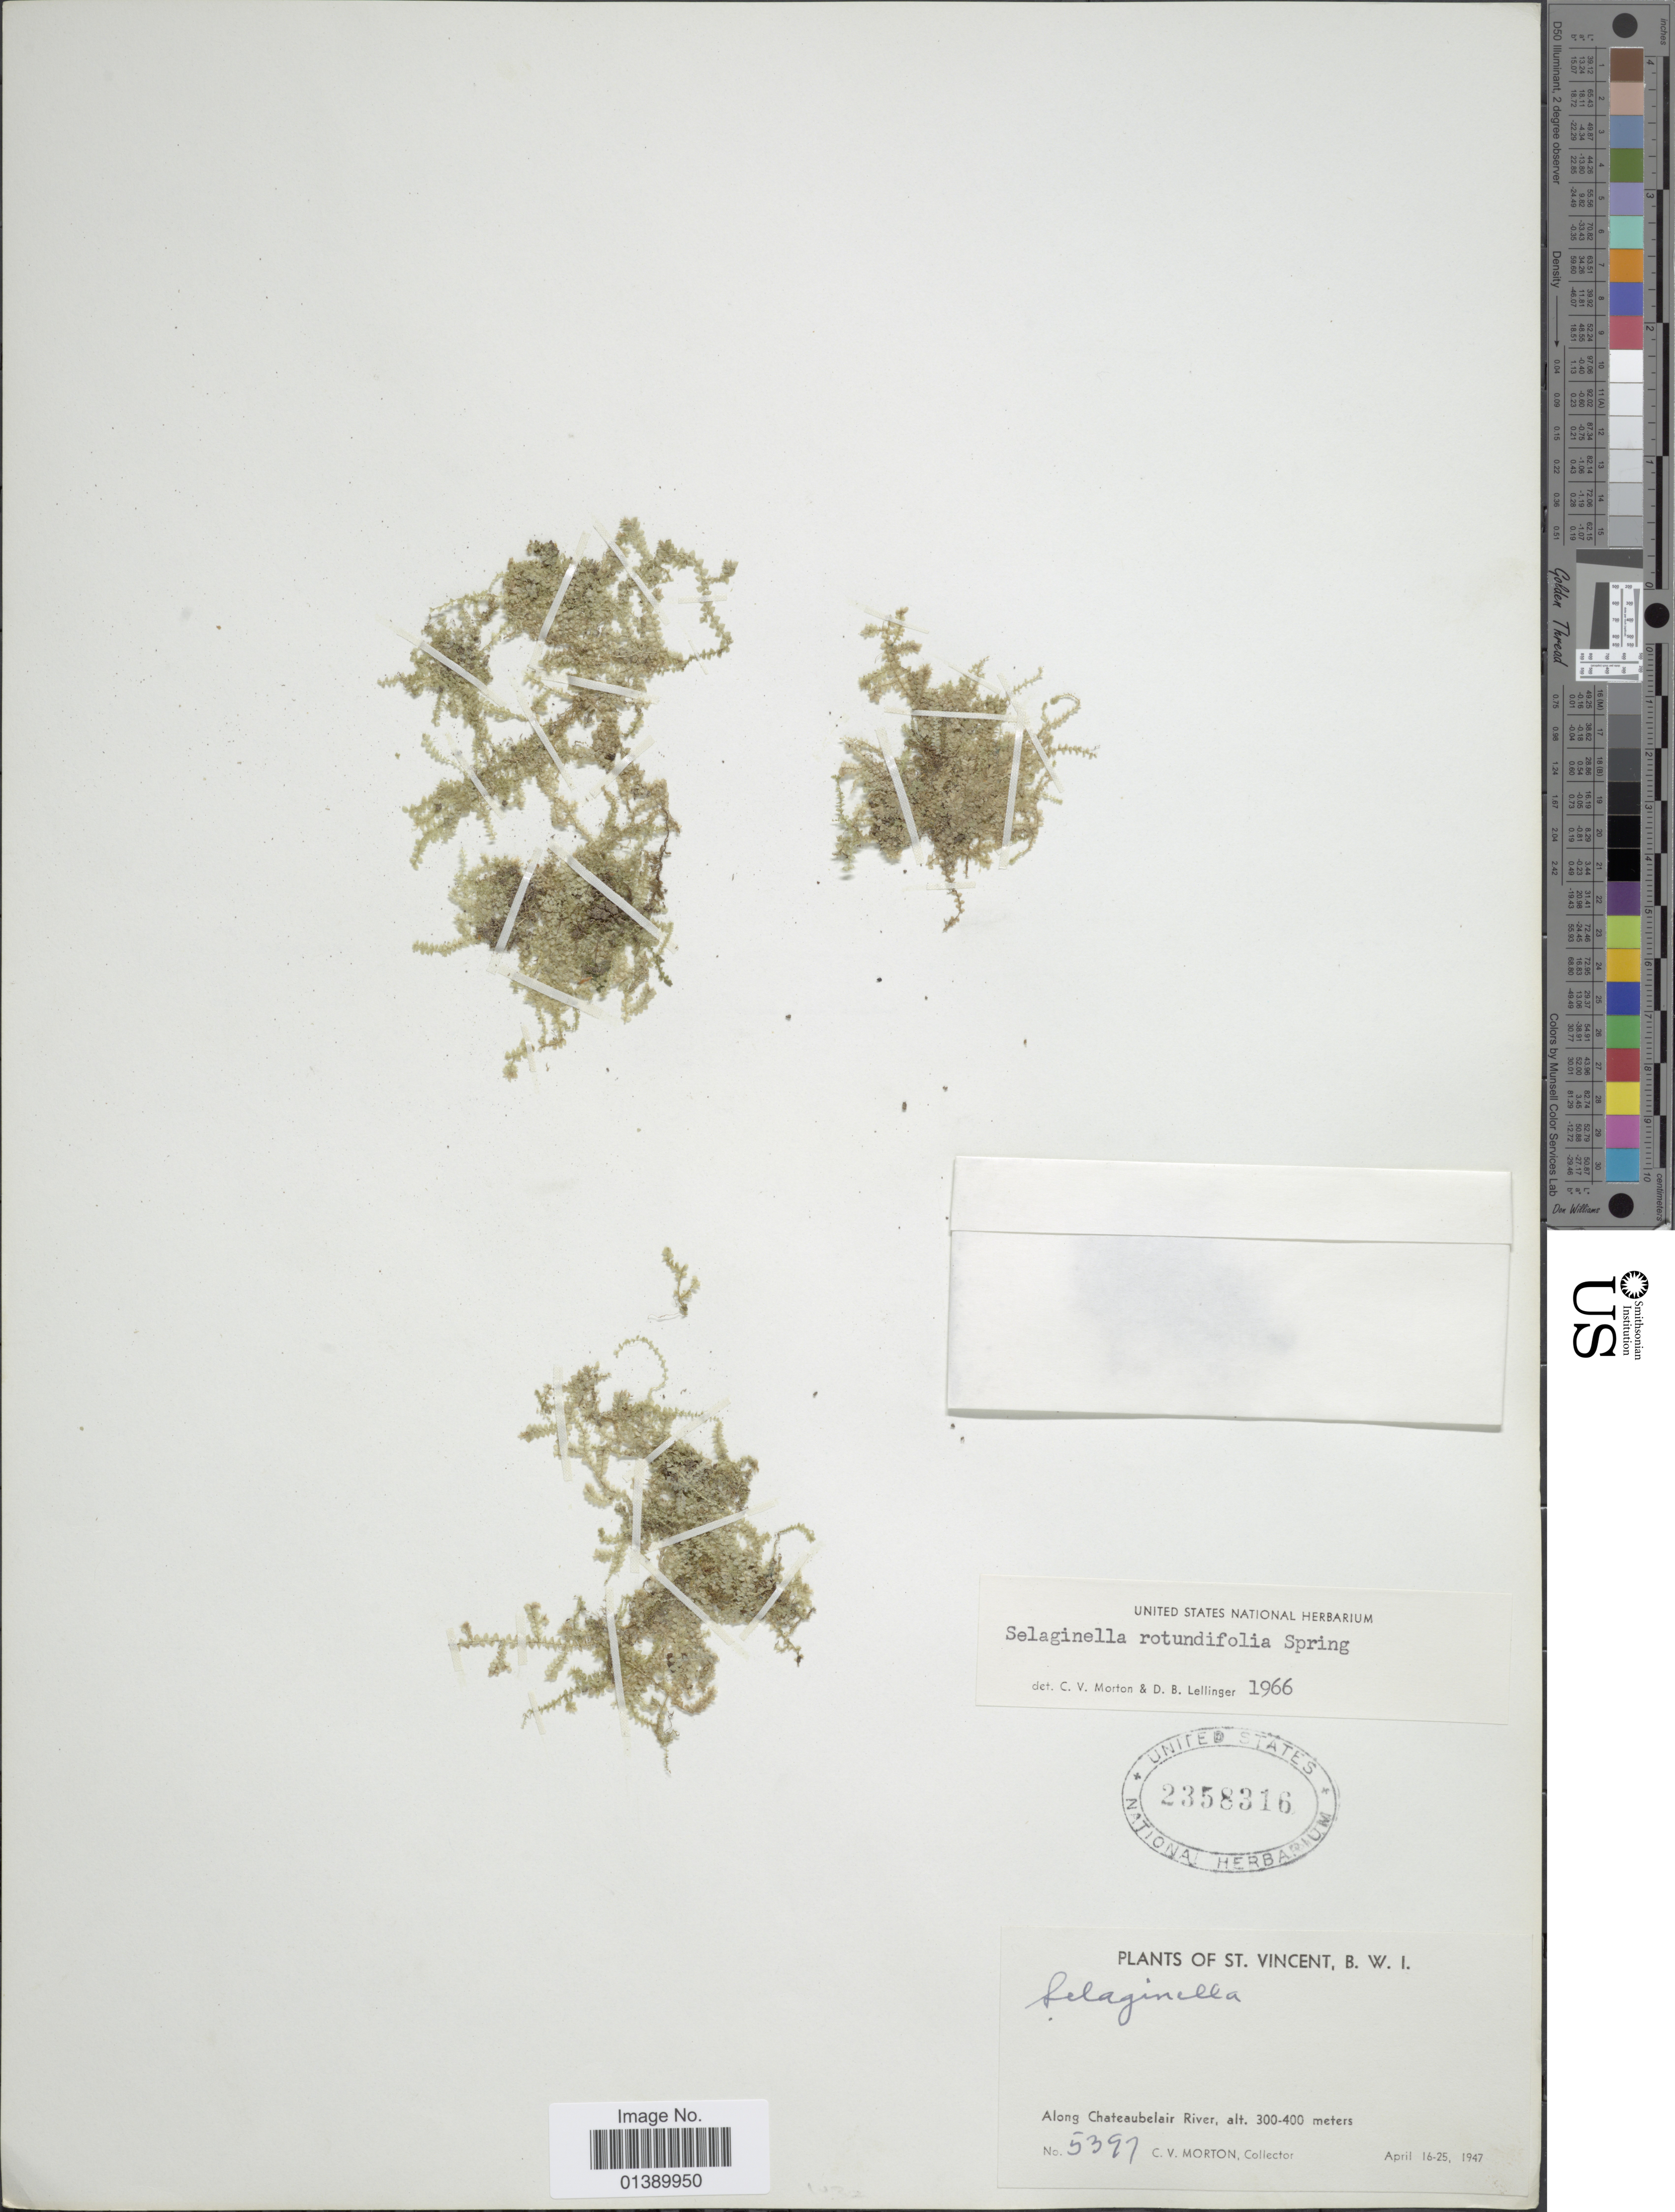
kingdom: Plantae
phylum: Tracheophyta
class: Lycopodiopsida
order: Selaginellales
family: Selaginellaceae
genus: Selaginella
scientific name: Selaginella rotundifolia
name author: Spring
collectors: C. V. Morton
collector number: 5397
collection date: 1947-04-16/1947-04-25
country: St. Vincent - Grenadines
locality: St Vincent, B.W.I., Along Chateaubelair River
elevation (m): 300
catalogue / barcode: US 2358316